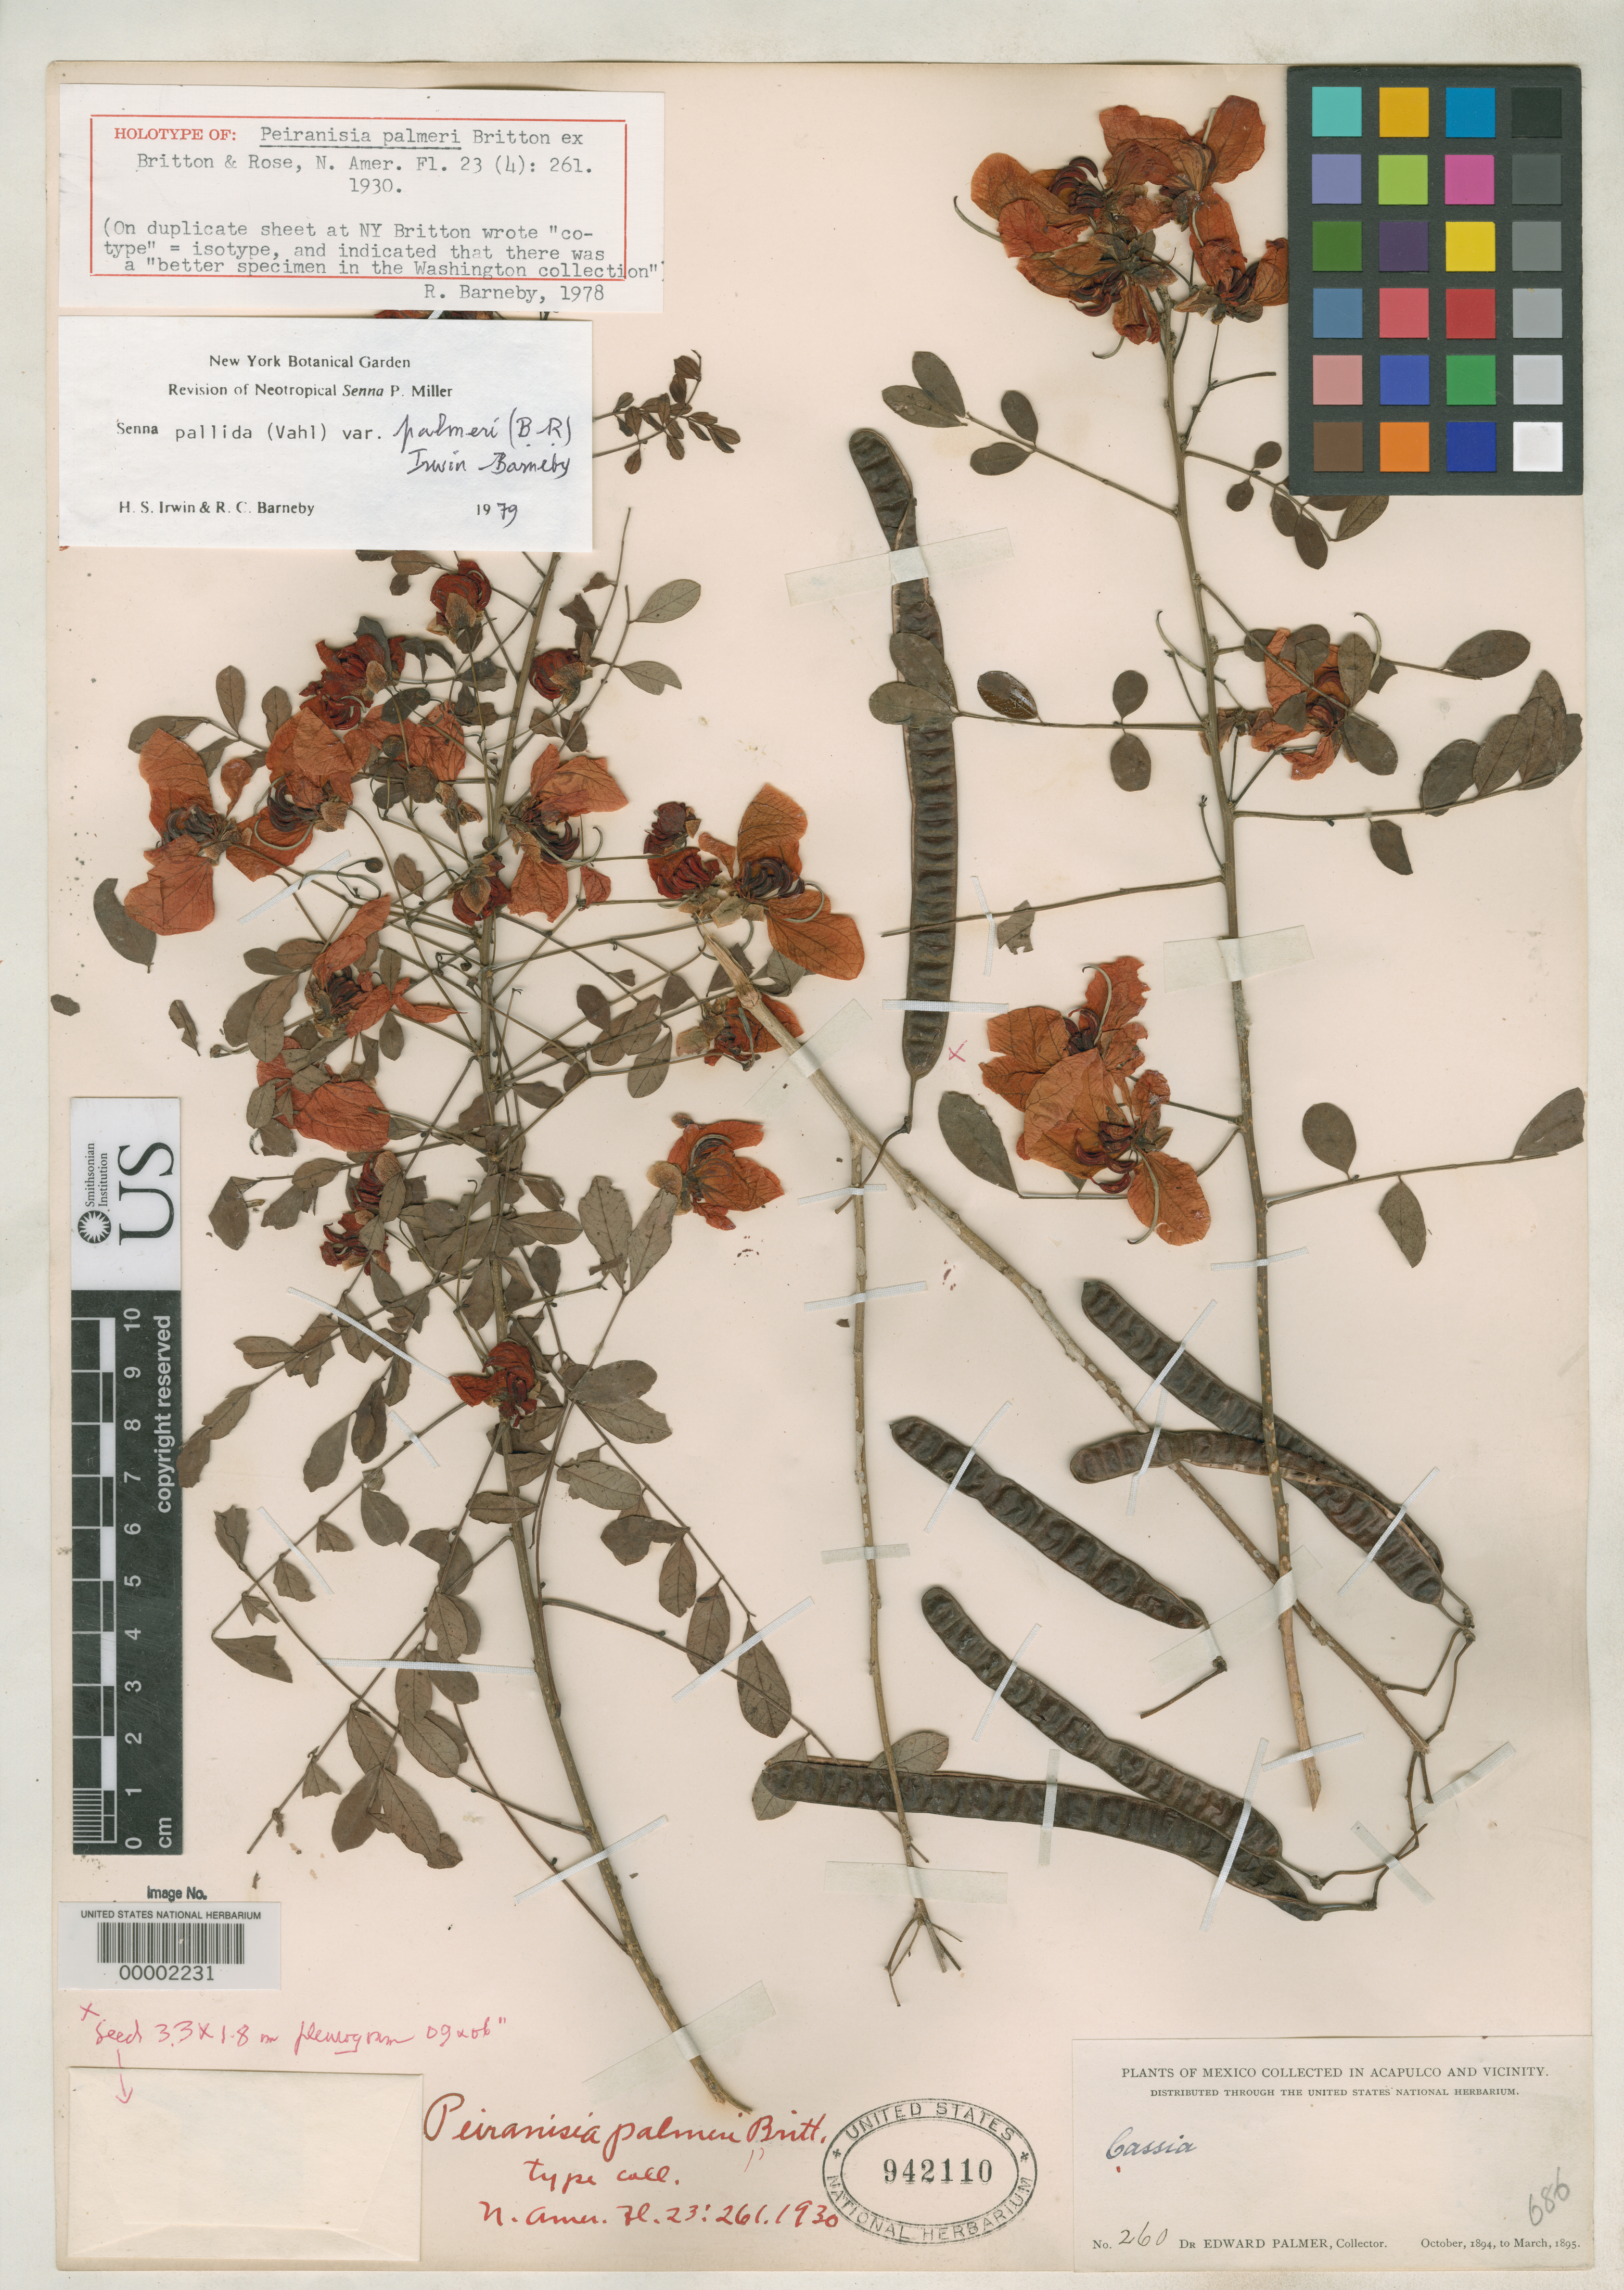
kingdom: Plantae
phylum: Tracheophyta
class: Magnoliopsida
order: Fabales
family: Fabaceae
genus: Peiranisia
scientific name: Peiranisia palmeri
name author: Britton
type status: Isotype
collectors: E. Palmer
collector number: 260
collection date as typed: Oct 1894 to -- Mar 1895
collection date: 1894-10/1895-03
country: Mexico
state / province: Guerrero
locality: Acapulco vicinity.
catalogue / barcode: US 942110